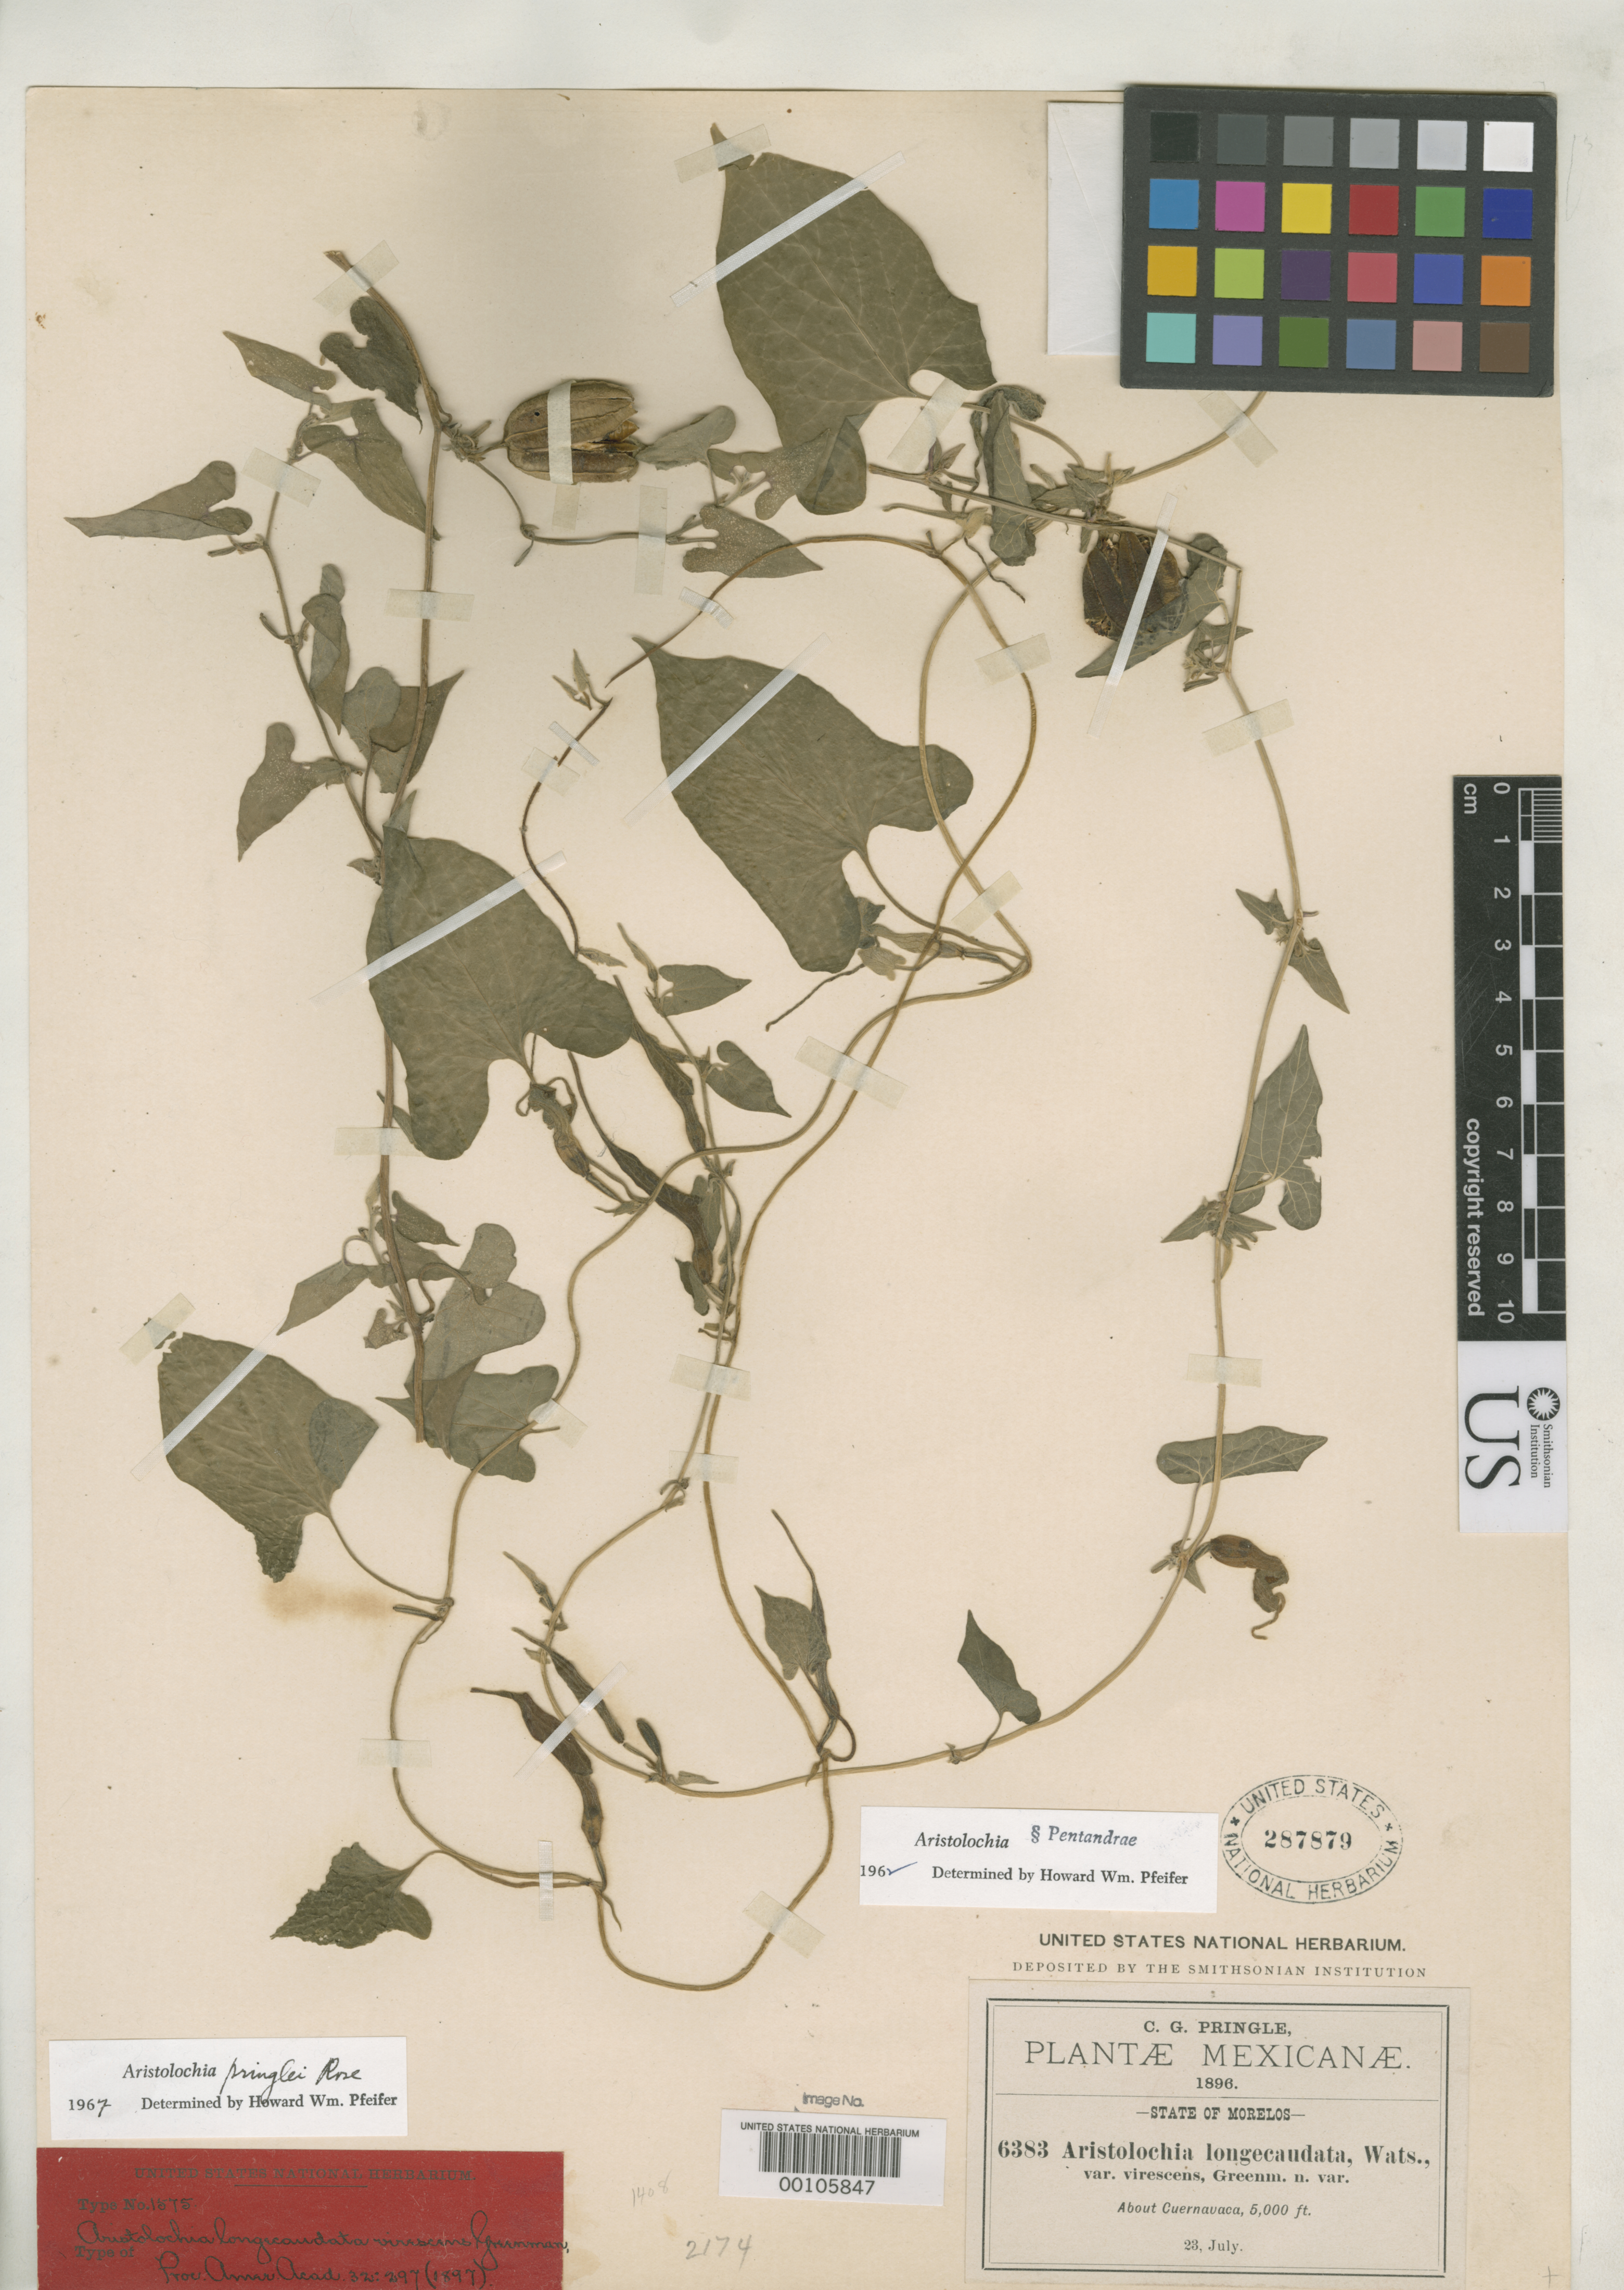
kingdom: Plantae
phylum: Tracheophyta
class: Magnoliopsida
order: Piperales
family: Aristolochiaceae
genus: Aristolochia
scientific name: Aristolochia longecaudata var. virescens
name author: Greenm.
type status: Isotype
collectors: C. G. Pringle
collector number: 6383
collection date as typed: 23 Jul 1896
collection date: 1896-07-23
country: Mexico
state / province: Morelos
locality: Cuernavaca.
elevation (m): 1500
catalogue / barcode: US 287879